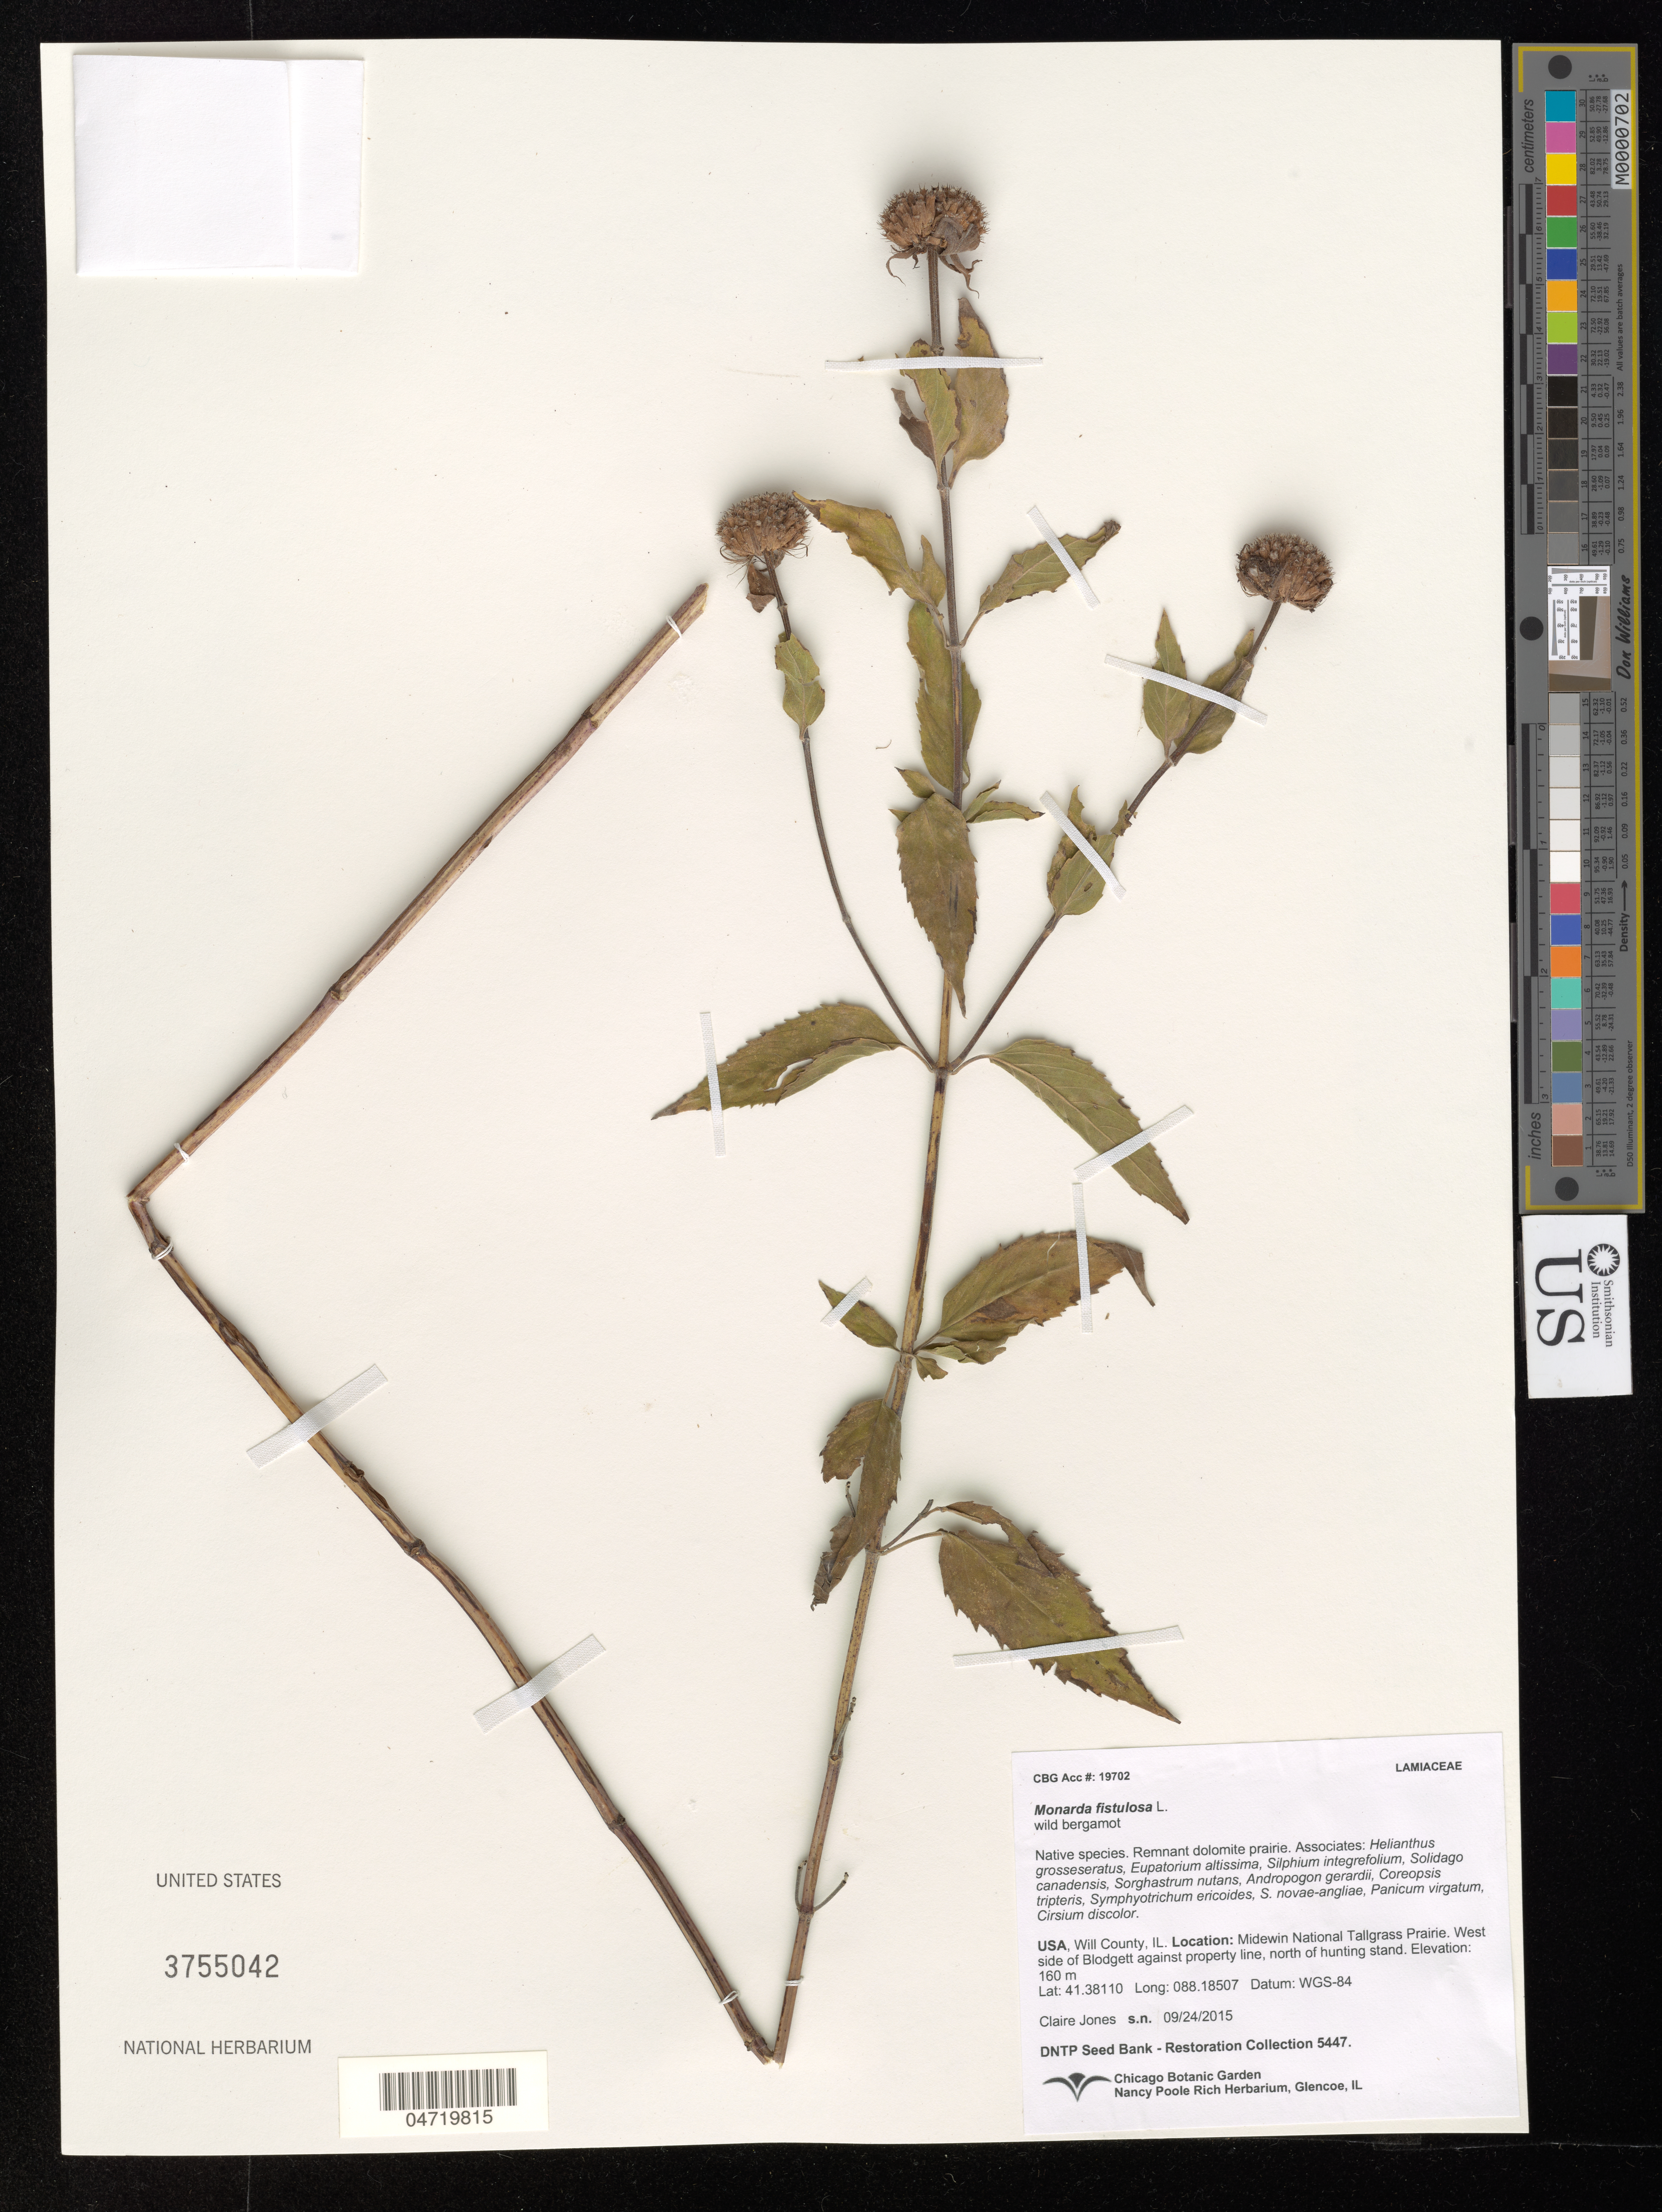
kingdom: Plantae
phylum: Tracheophyta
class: Magnoliopsida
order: Lamiales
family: Lamiaceae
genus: Monarda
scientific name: Monarda fistulosa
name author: L.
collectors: C. Jones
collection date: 2015-09-24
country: United States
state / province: Illinois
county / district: Will County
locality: Midewin National Tallgrass Prairie. West side of Blodgett against property line, north of hunting stand.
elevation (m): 160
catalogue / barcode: US 3755042